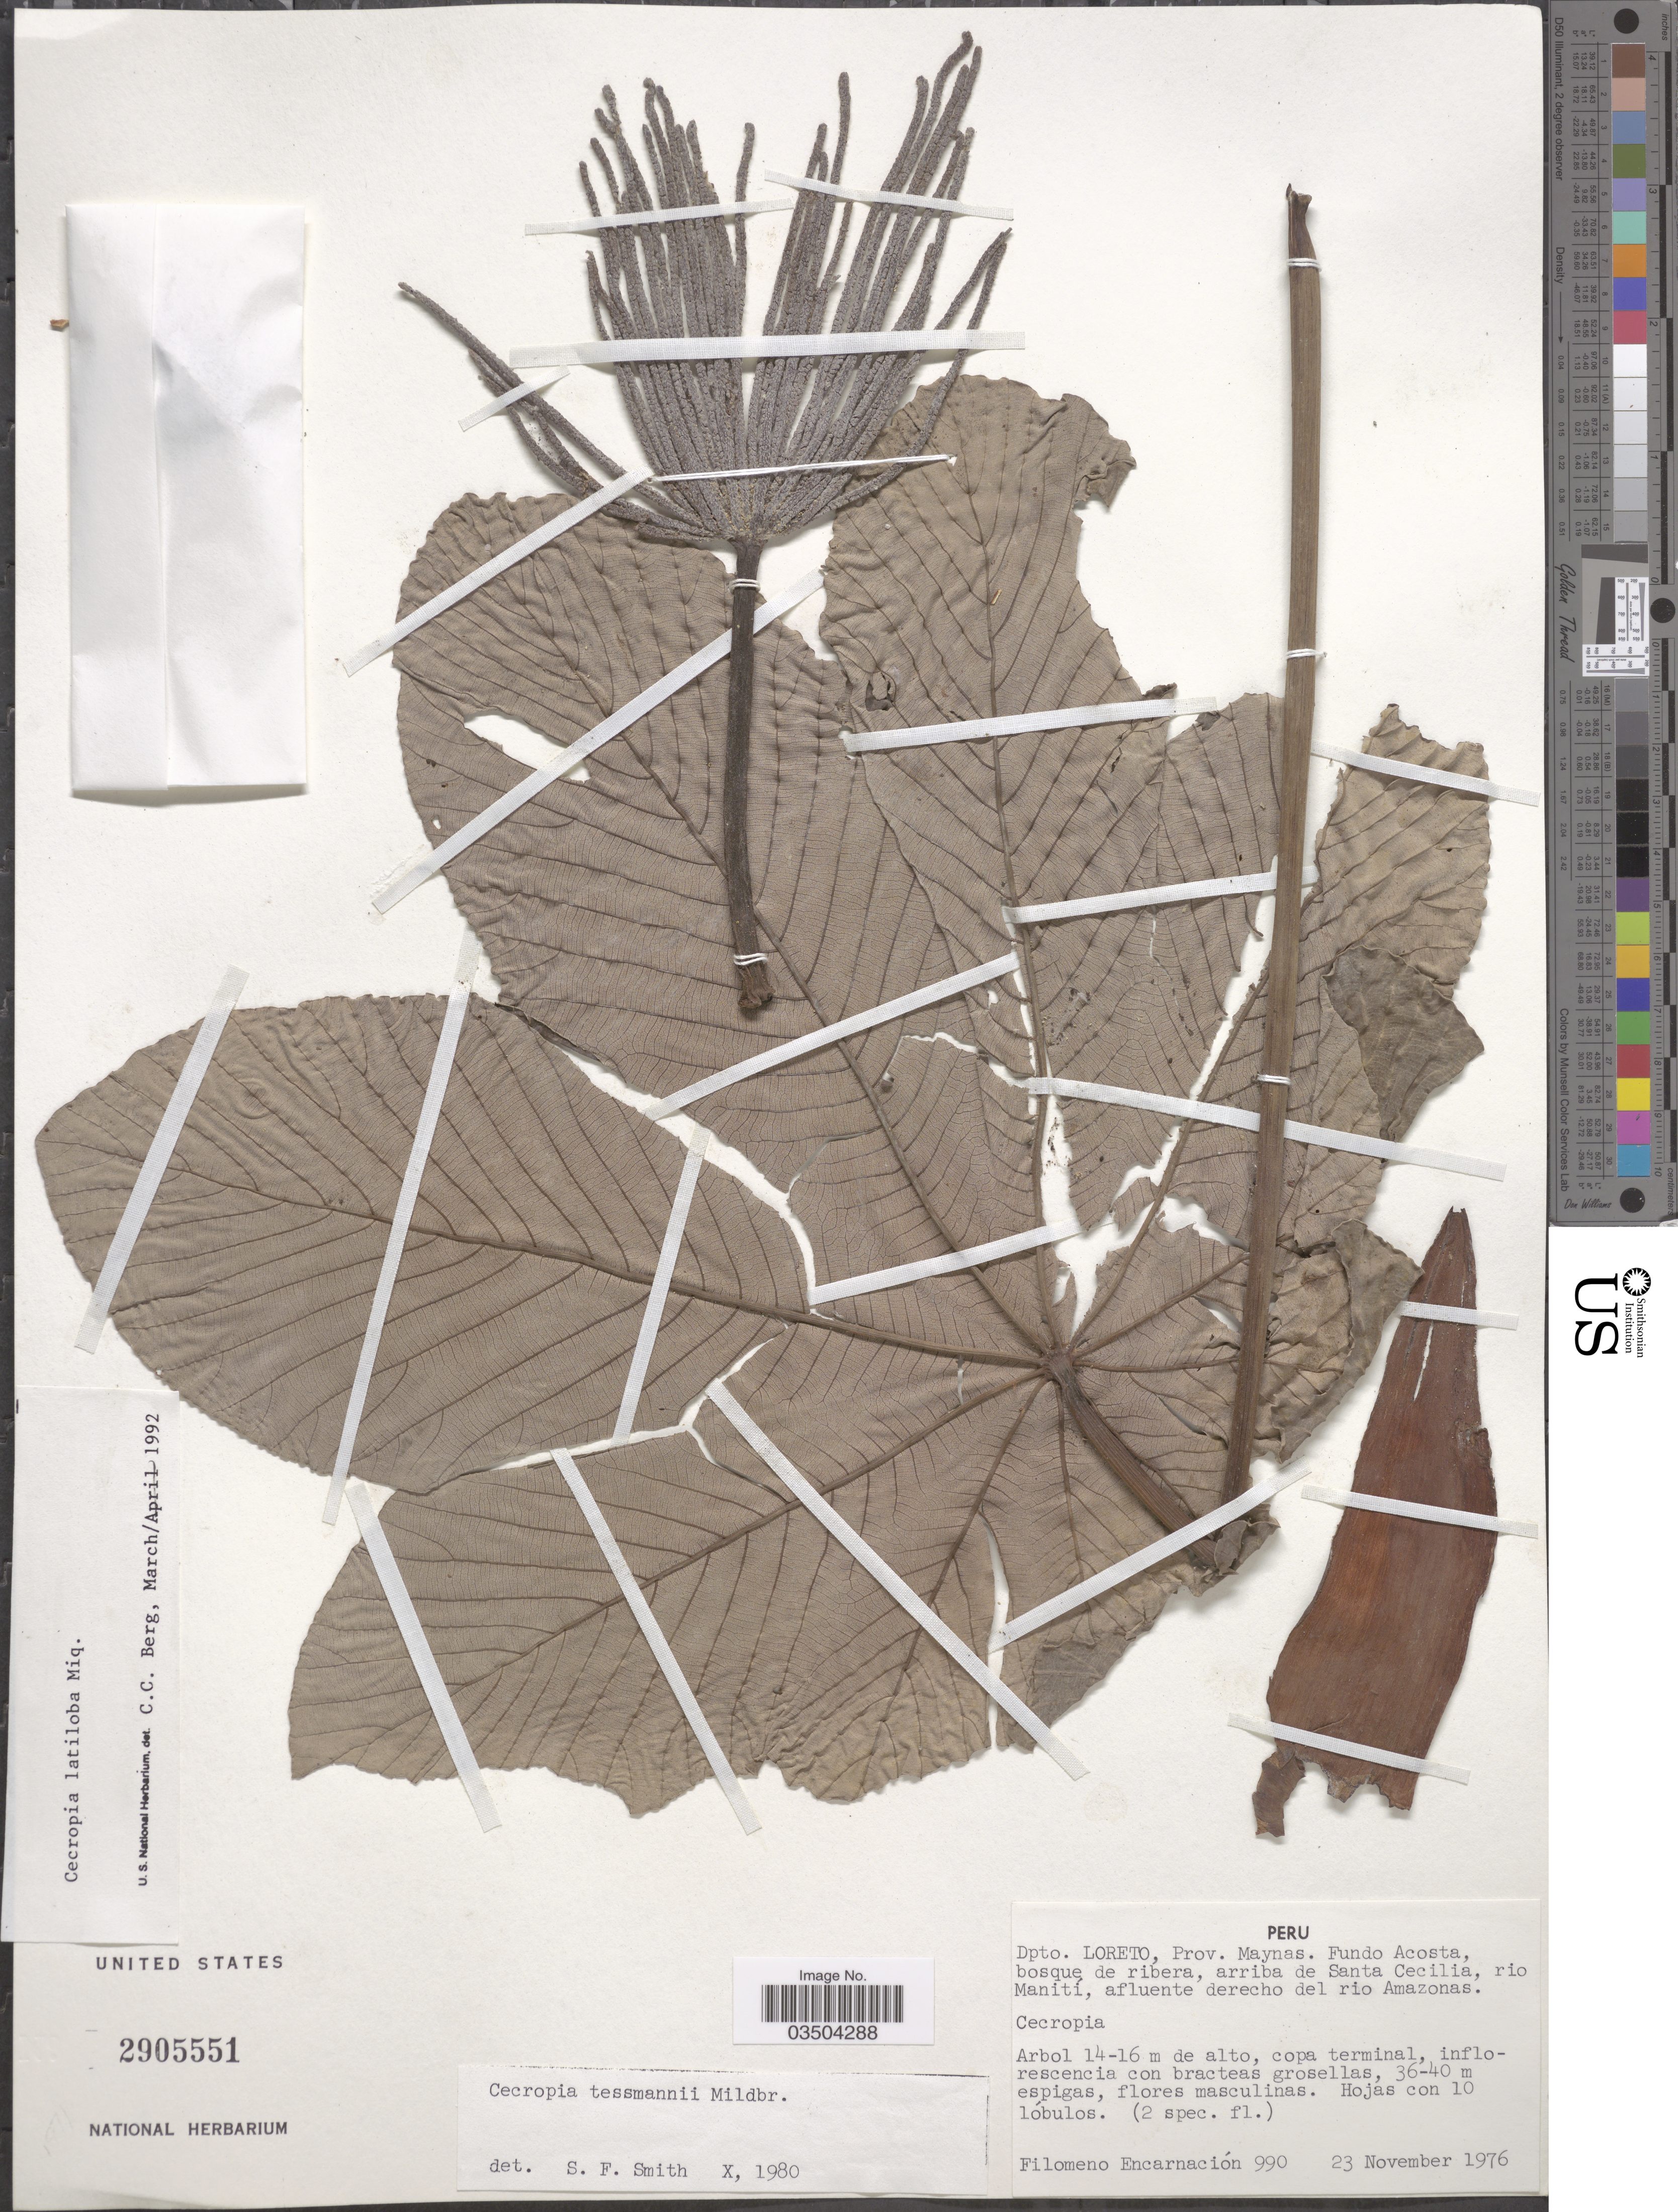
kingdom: Plantae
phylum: Tracheophyta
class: Magnoliopsida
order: Rosales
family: Urticaceae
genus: Cecropia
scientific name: Cecropia latiloba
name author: Miq.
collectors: F. Encarnación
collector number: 990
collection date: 1976-11-23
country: Peru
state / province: Loreto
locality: Dpto. Loreto, Prov. Maynas. Fundo Acosta, bosque de ribera, arriba de Santa Cecilia, rio Manití, afluente derecho del rio Amazonas.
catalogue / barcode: US 2905551